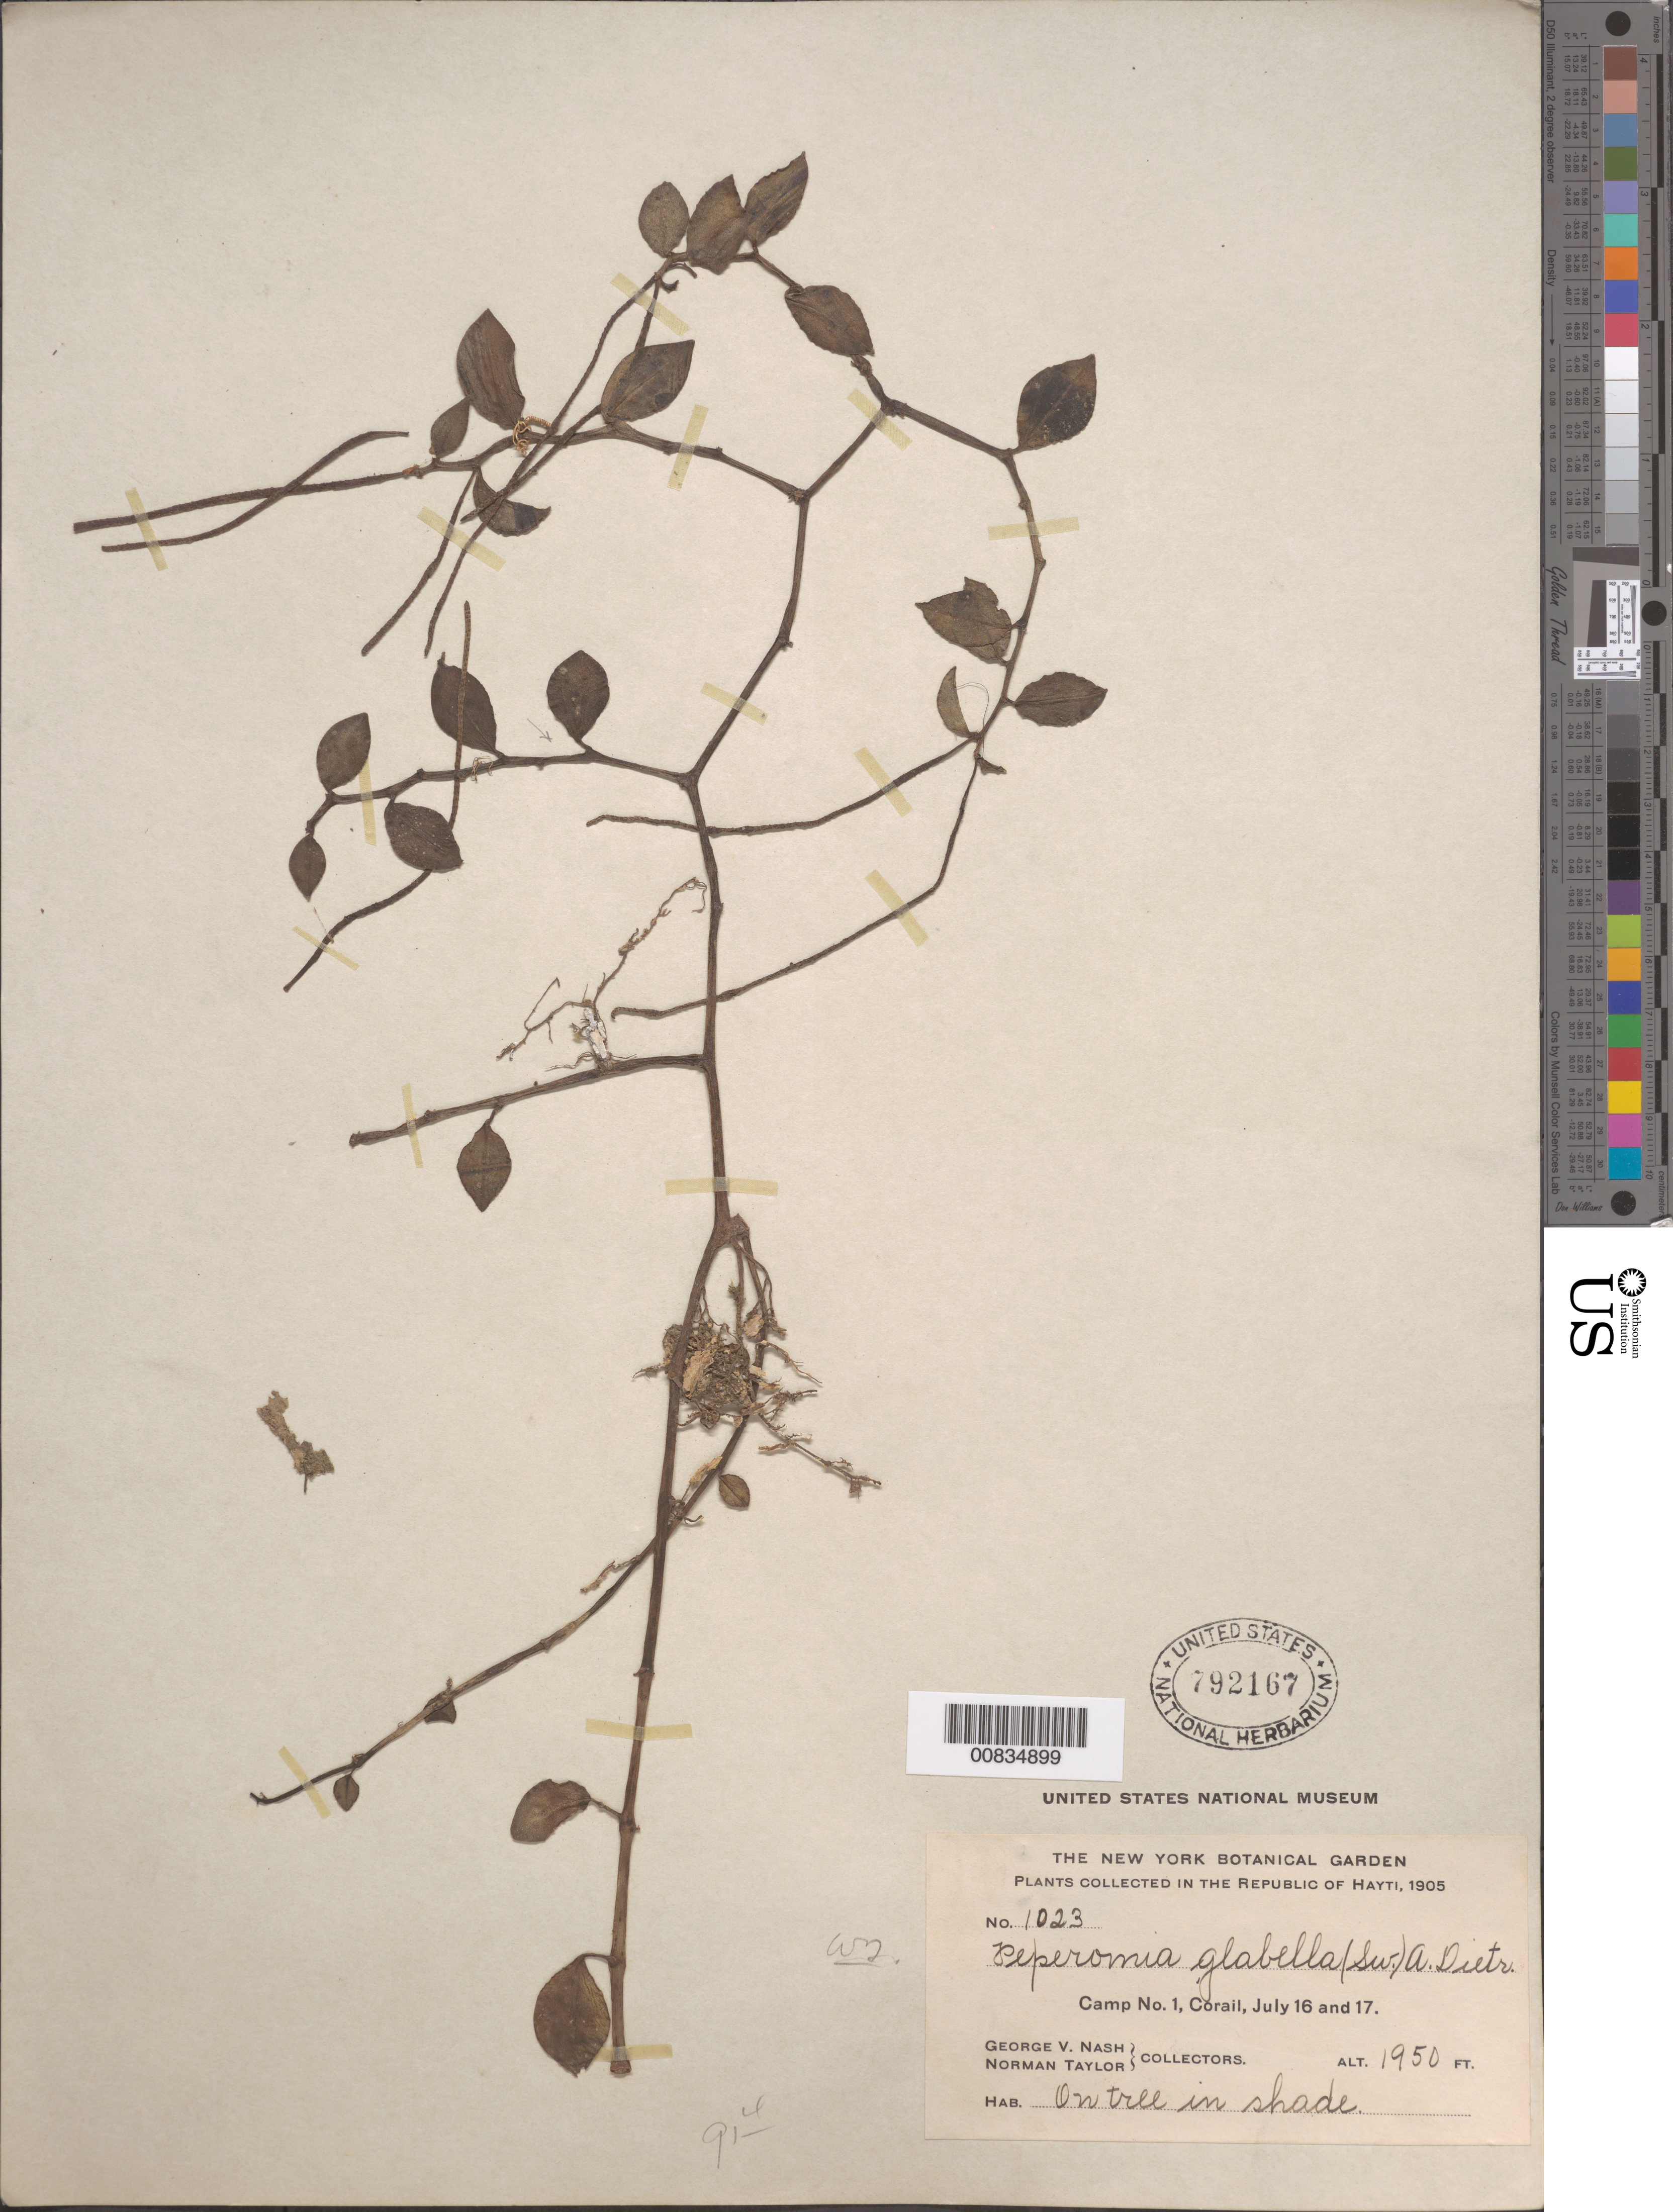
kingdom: Plantae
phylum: Tracheophyta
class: Magnoliopsida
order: Piperales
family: Piperaceae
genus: Peperomia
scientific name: Peperomia glabella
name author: (Sw.) A. Dietr.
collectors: G. V. Nash & N. Taylor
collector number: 1023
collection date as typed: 16 Jul 1905 to 17 Jul 1905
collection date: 1905-07-16/1905-07-17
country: Haiti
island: Hispaniola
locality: Camp No. 1, Corail.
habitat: On tree in shade.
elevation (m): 594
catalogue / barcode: US 792167